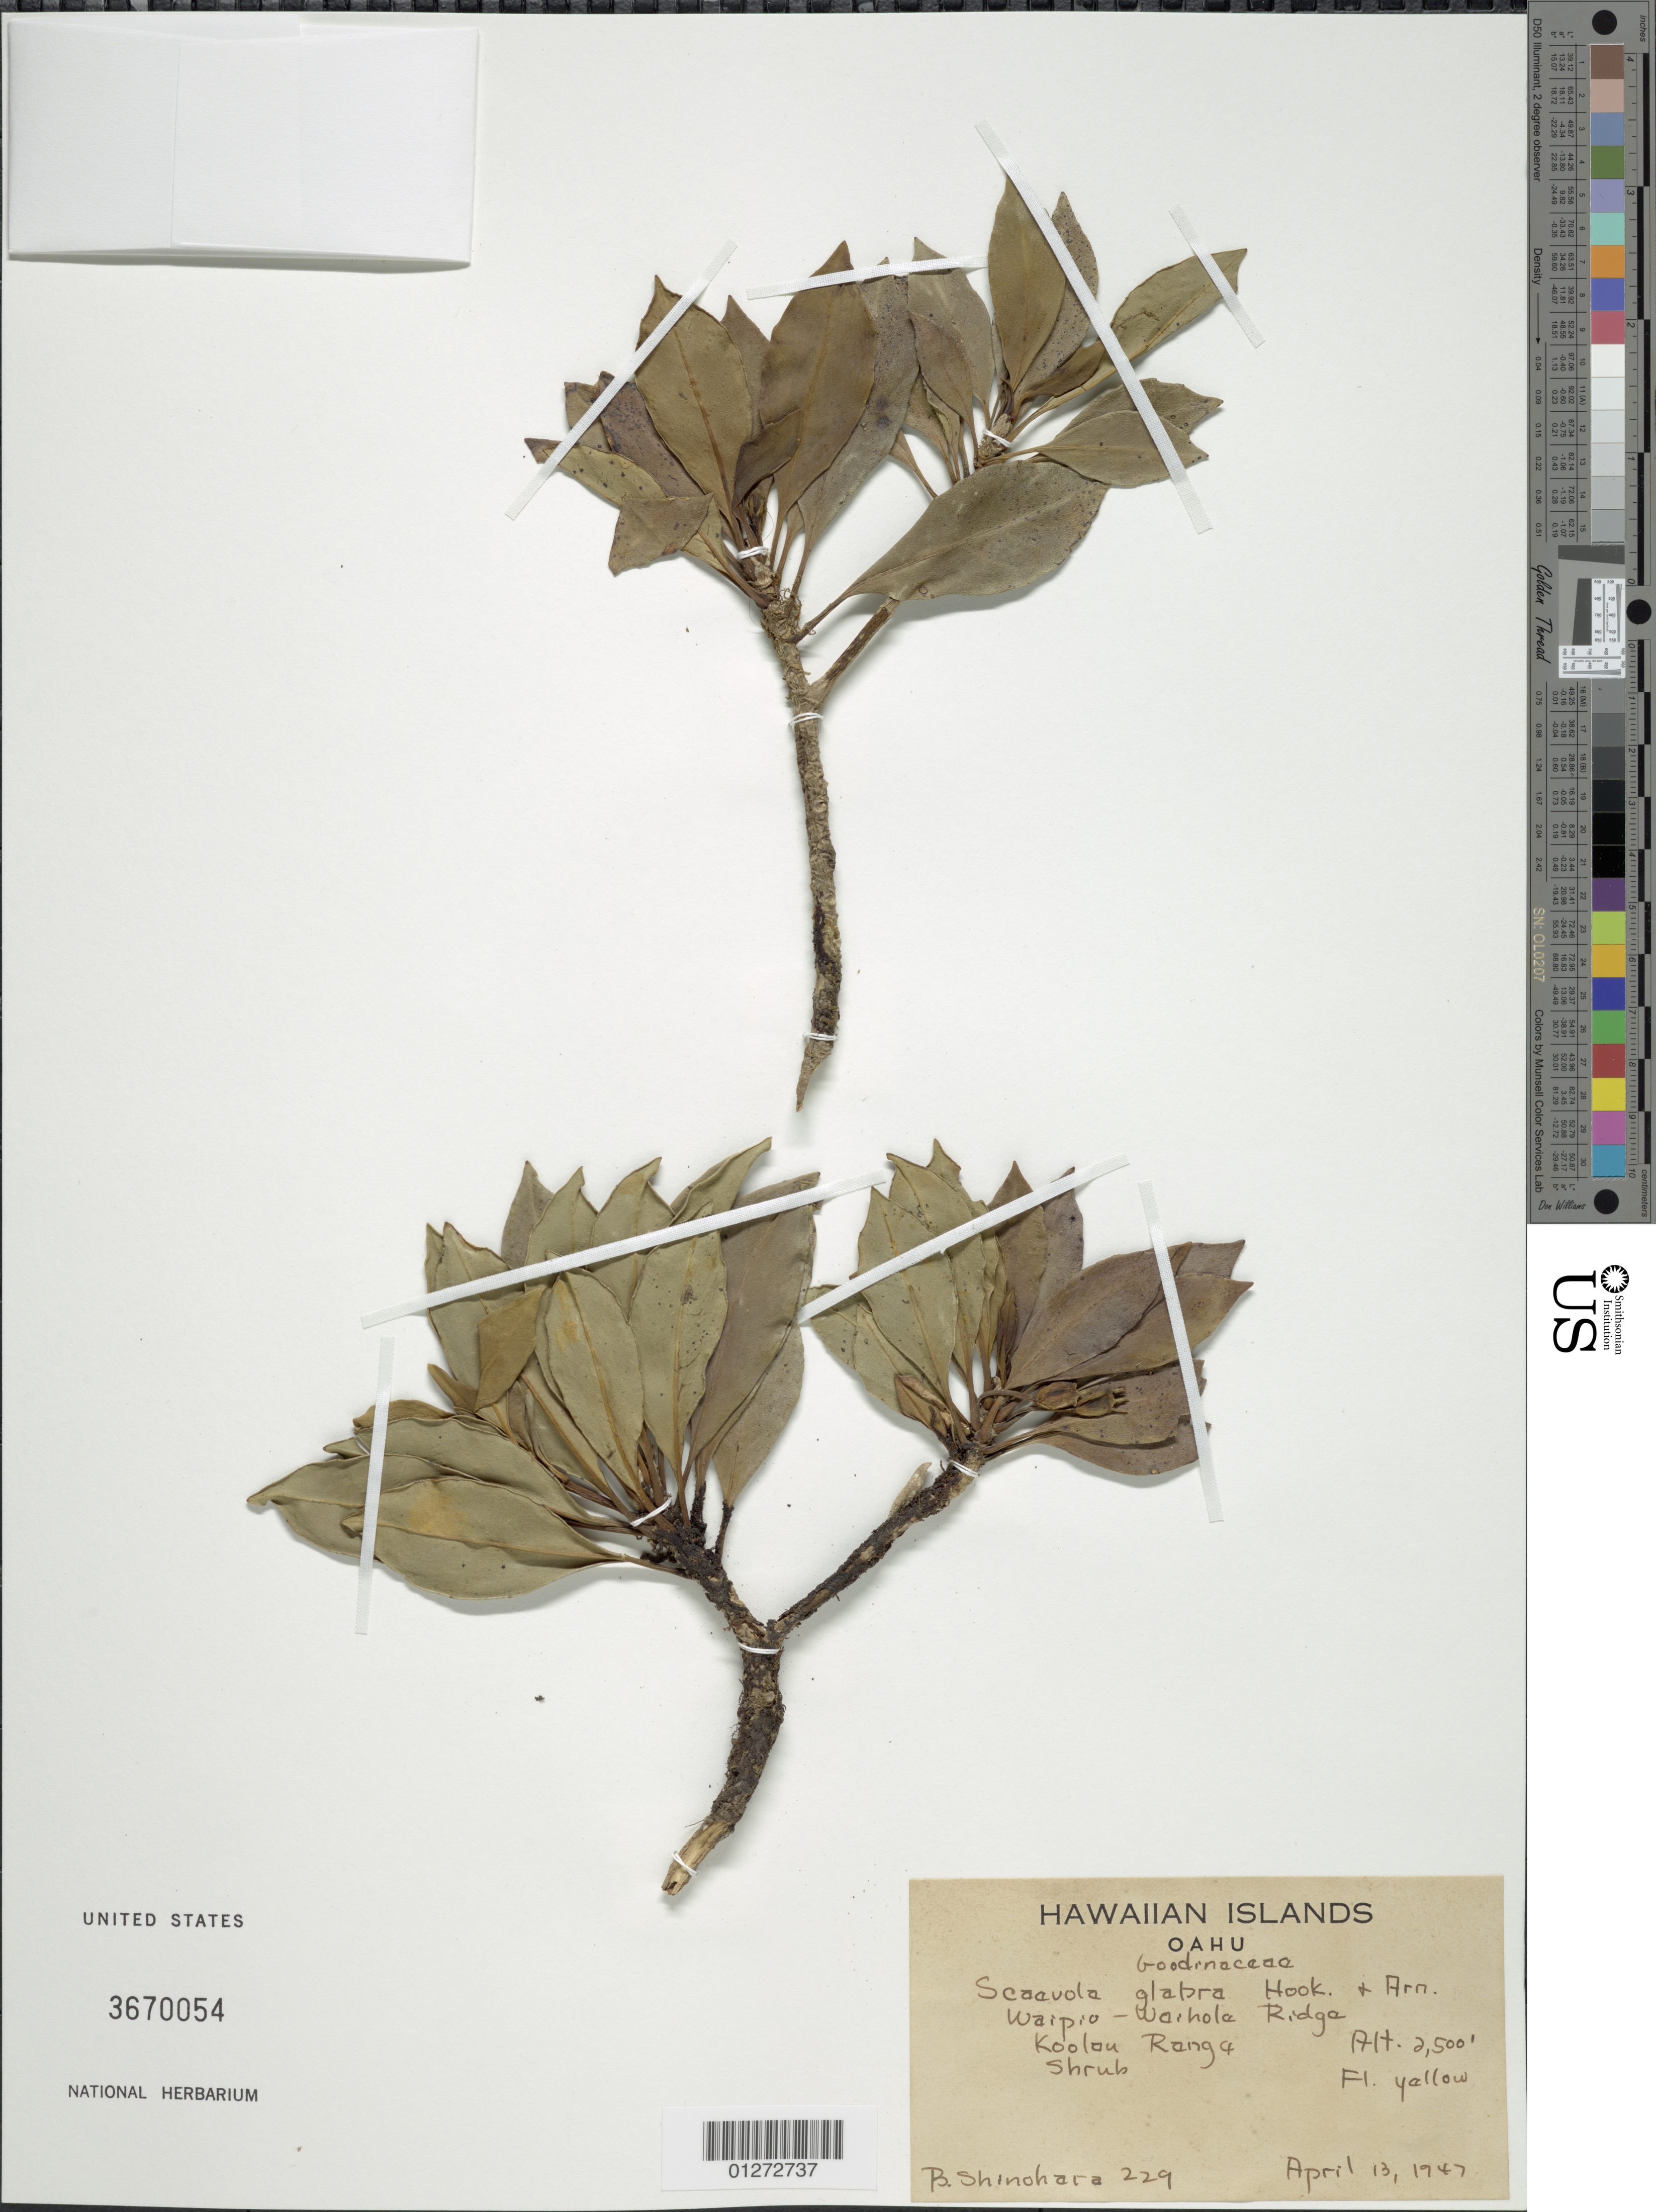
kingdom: Plantae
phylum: Tracheophyta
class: Magnoliopsida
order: Asterales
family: Goodeniaceae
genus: Scaevola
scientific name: Scaevola glabra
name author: Hook. & Arn.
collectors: B. Shinohara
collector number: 229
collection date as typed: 13 Apr 1947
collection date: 1947-04-13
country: United States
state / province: Hawaii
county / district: Honolulu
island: Oahu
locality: Waipio-Waihole Ridge, Koolau Range.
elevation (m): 762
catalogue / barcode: US 3670054